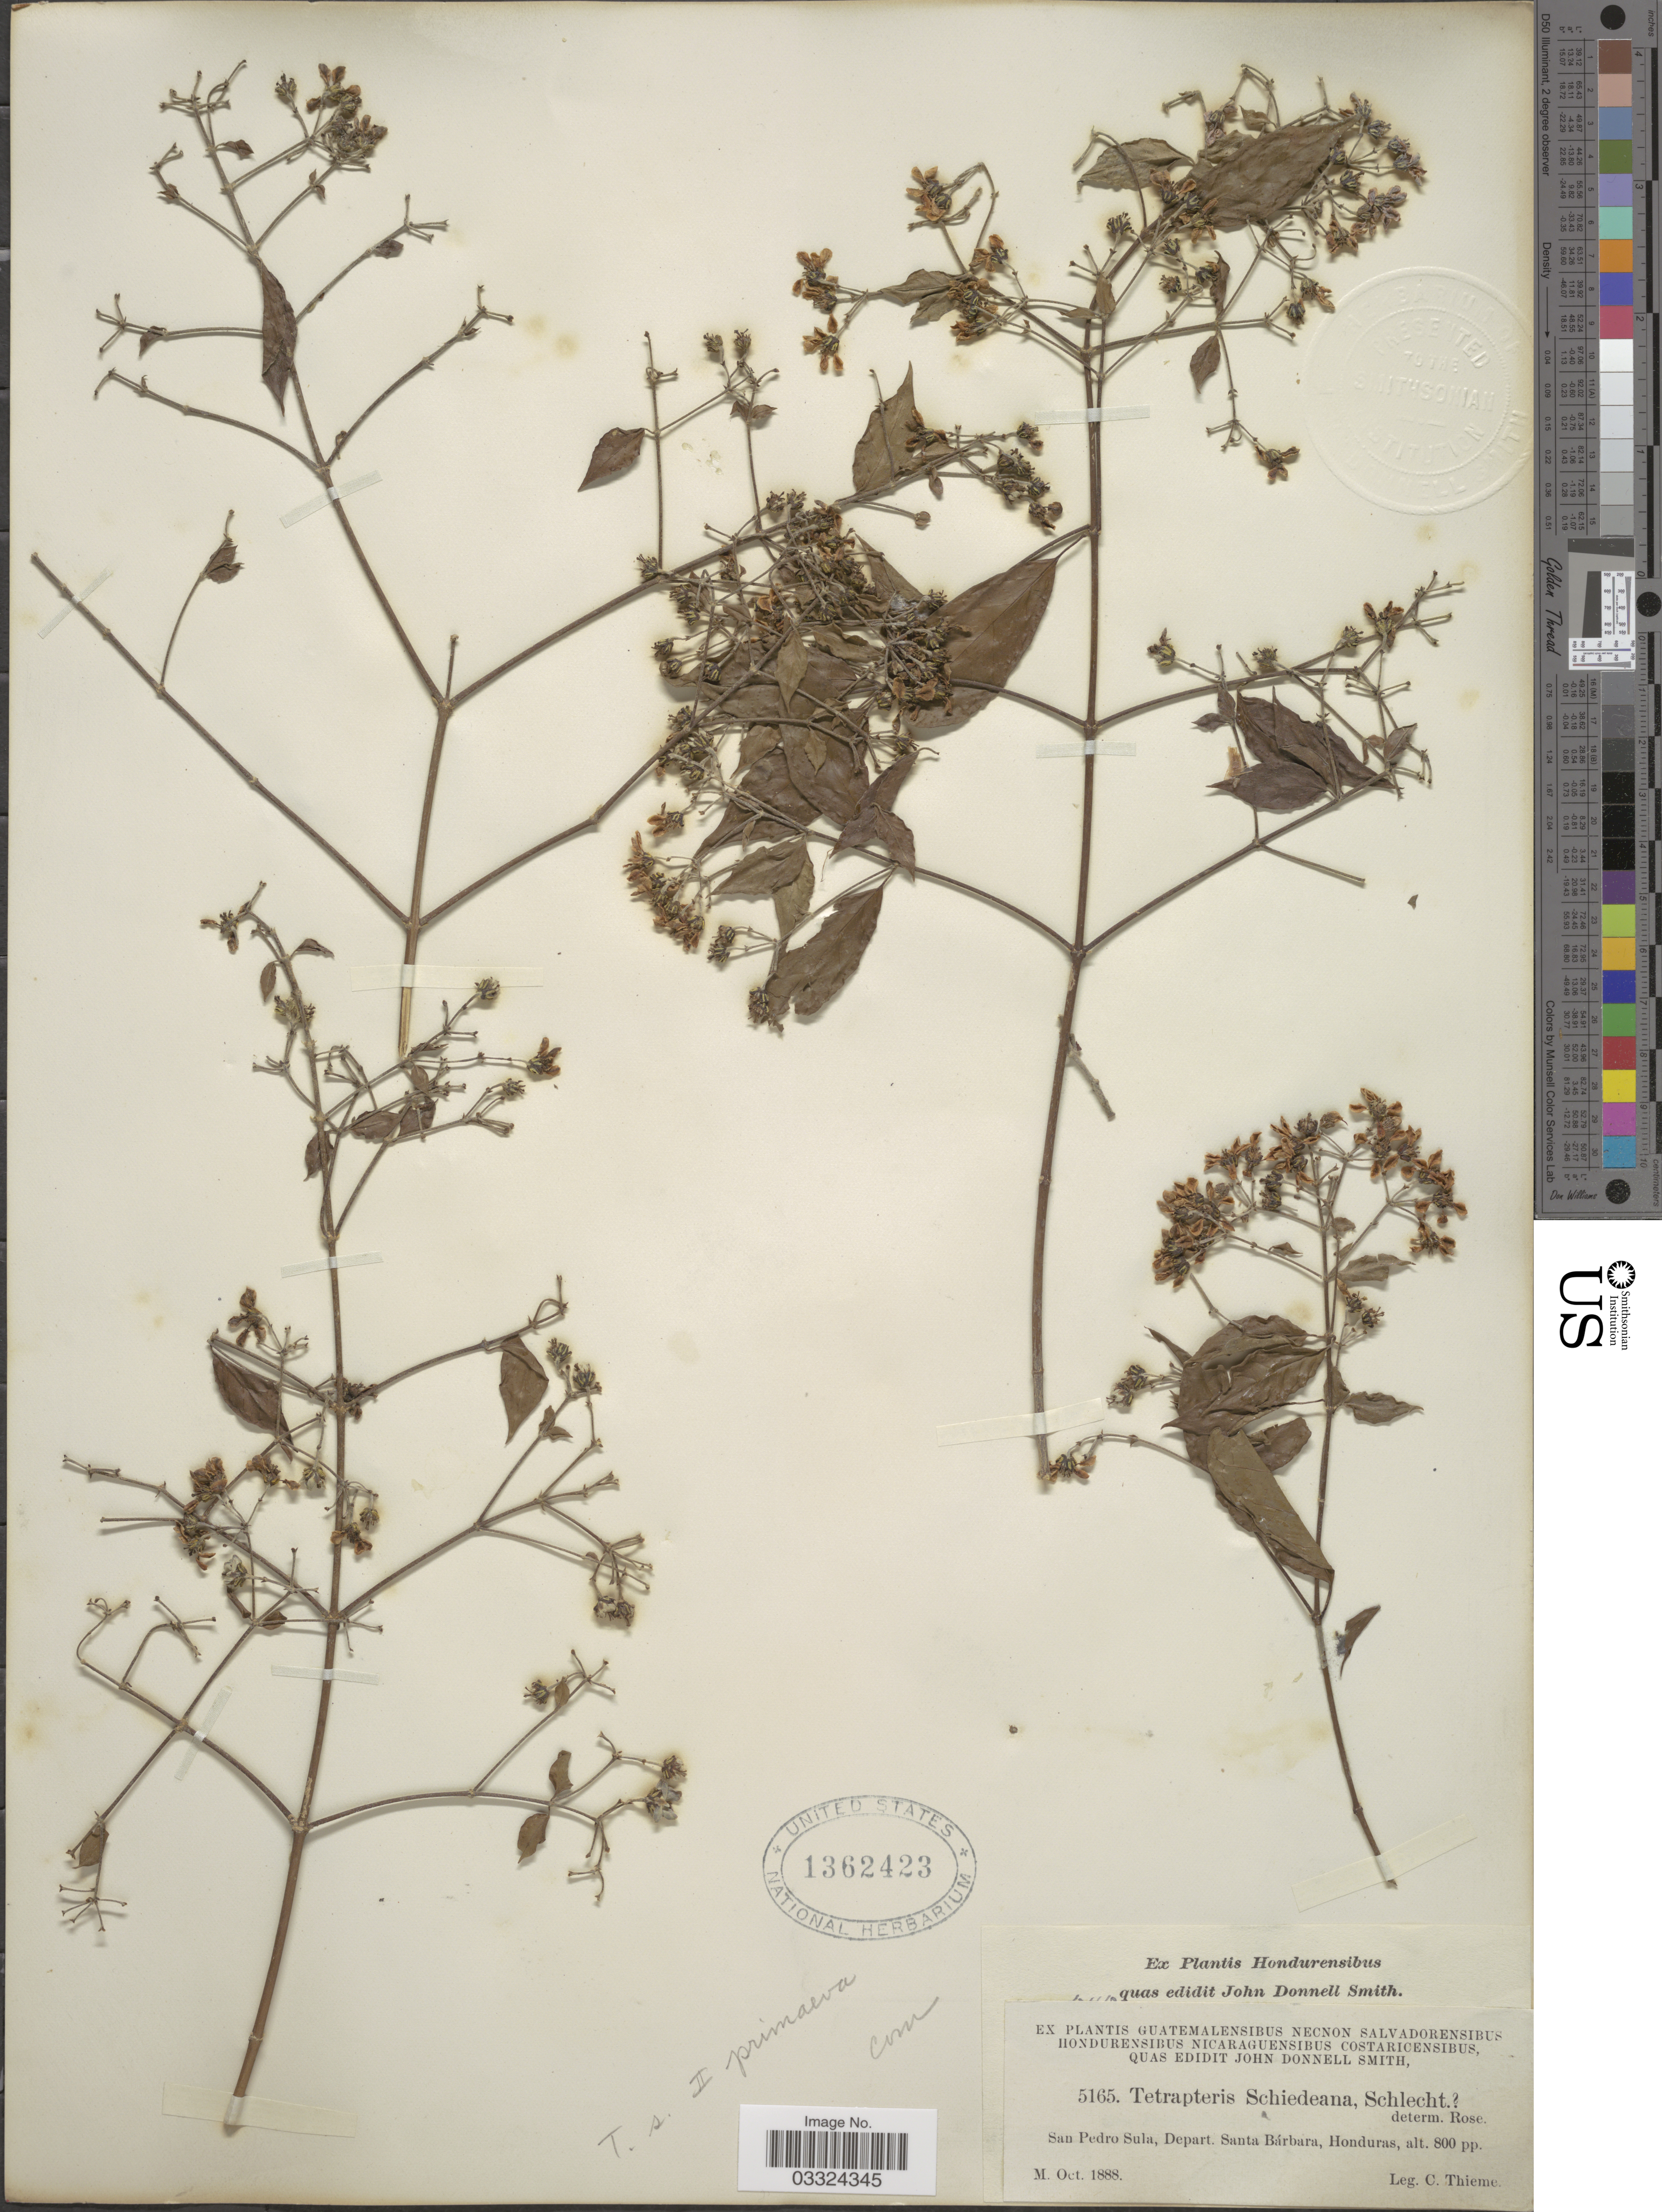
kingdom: Plantae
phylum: Tracheophyta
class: Magnoliopsida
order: Malpighiales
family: Malpighiaceae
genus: Tetrapterys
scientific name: Tetrapterys schiedeana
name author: Schltdl. & Cham.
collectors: C. Thieme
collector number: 5165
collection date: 1888-10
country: Honduras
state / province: Santa Bárbara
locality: San Pedro Sula, Depart. Santa Bárbara.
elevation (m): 244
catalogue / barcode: US 1362423